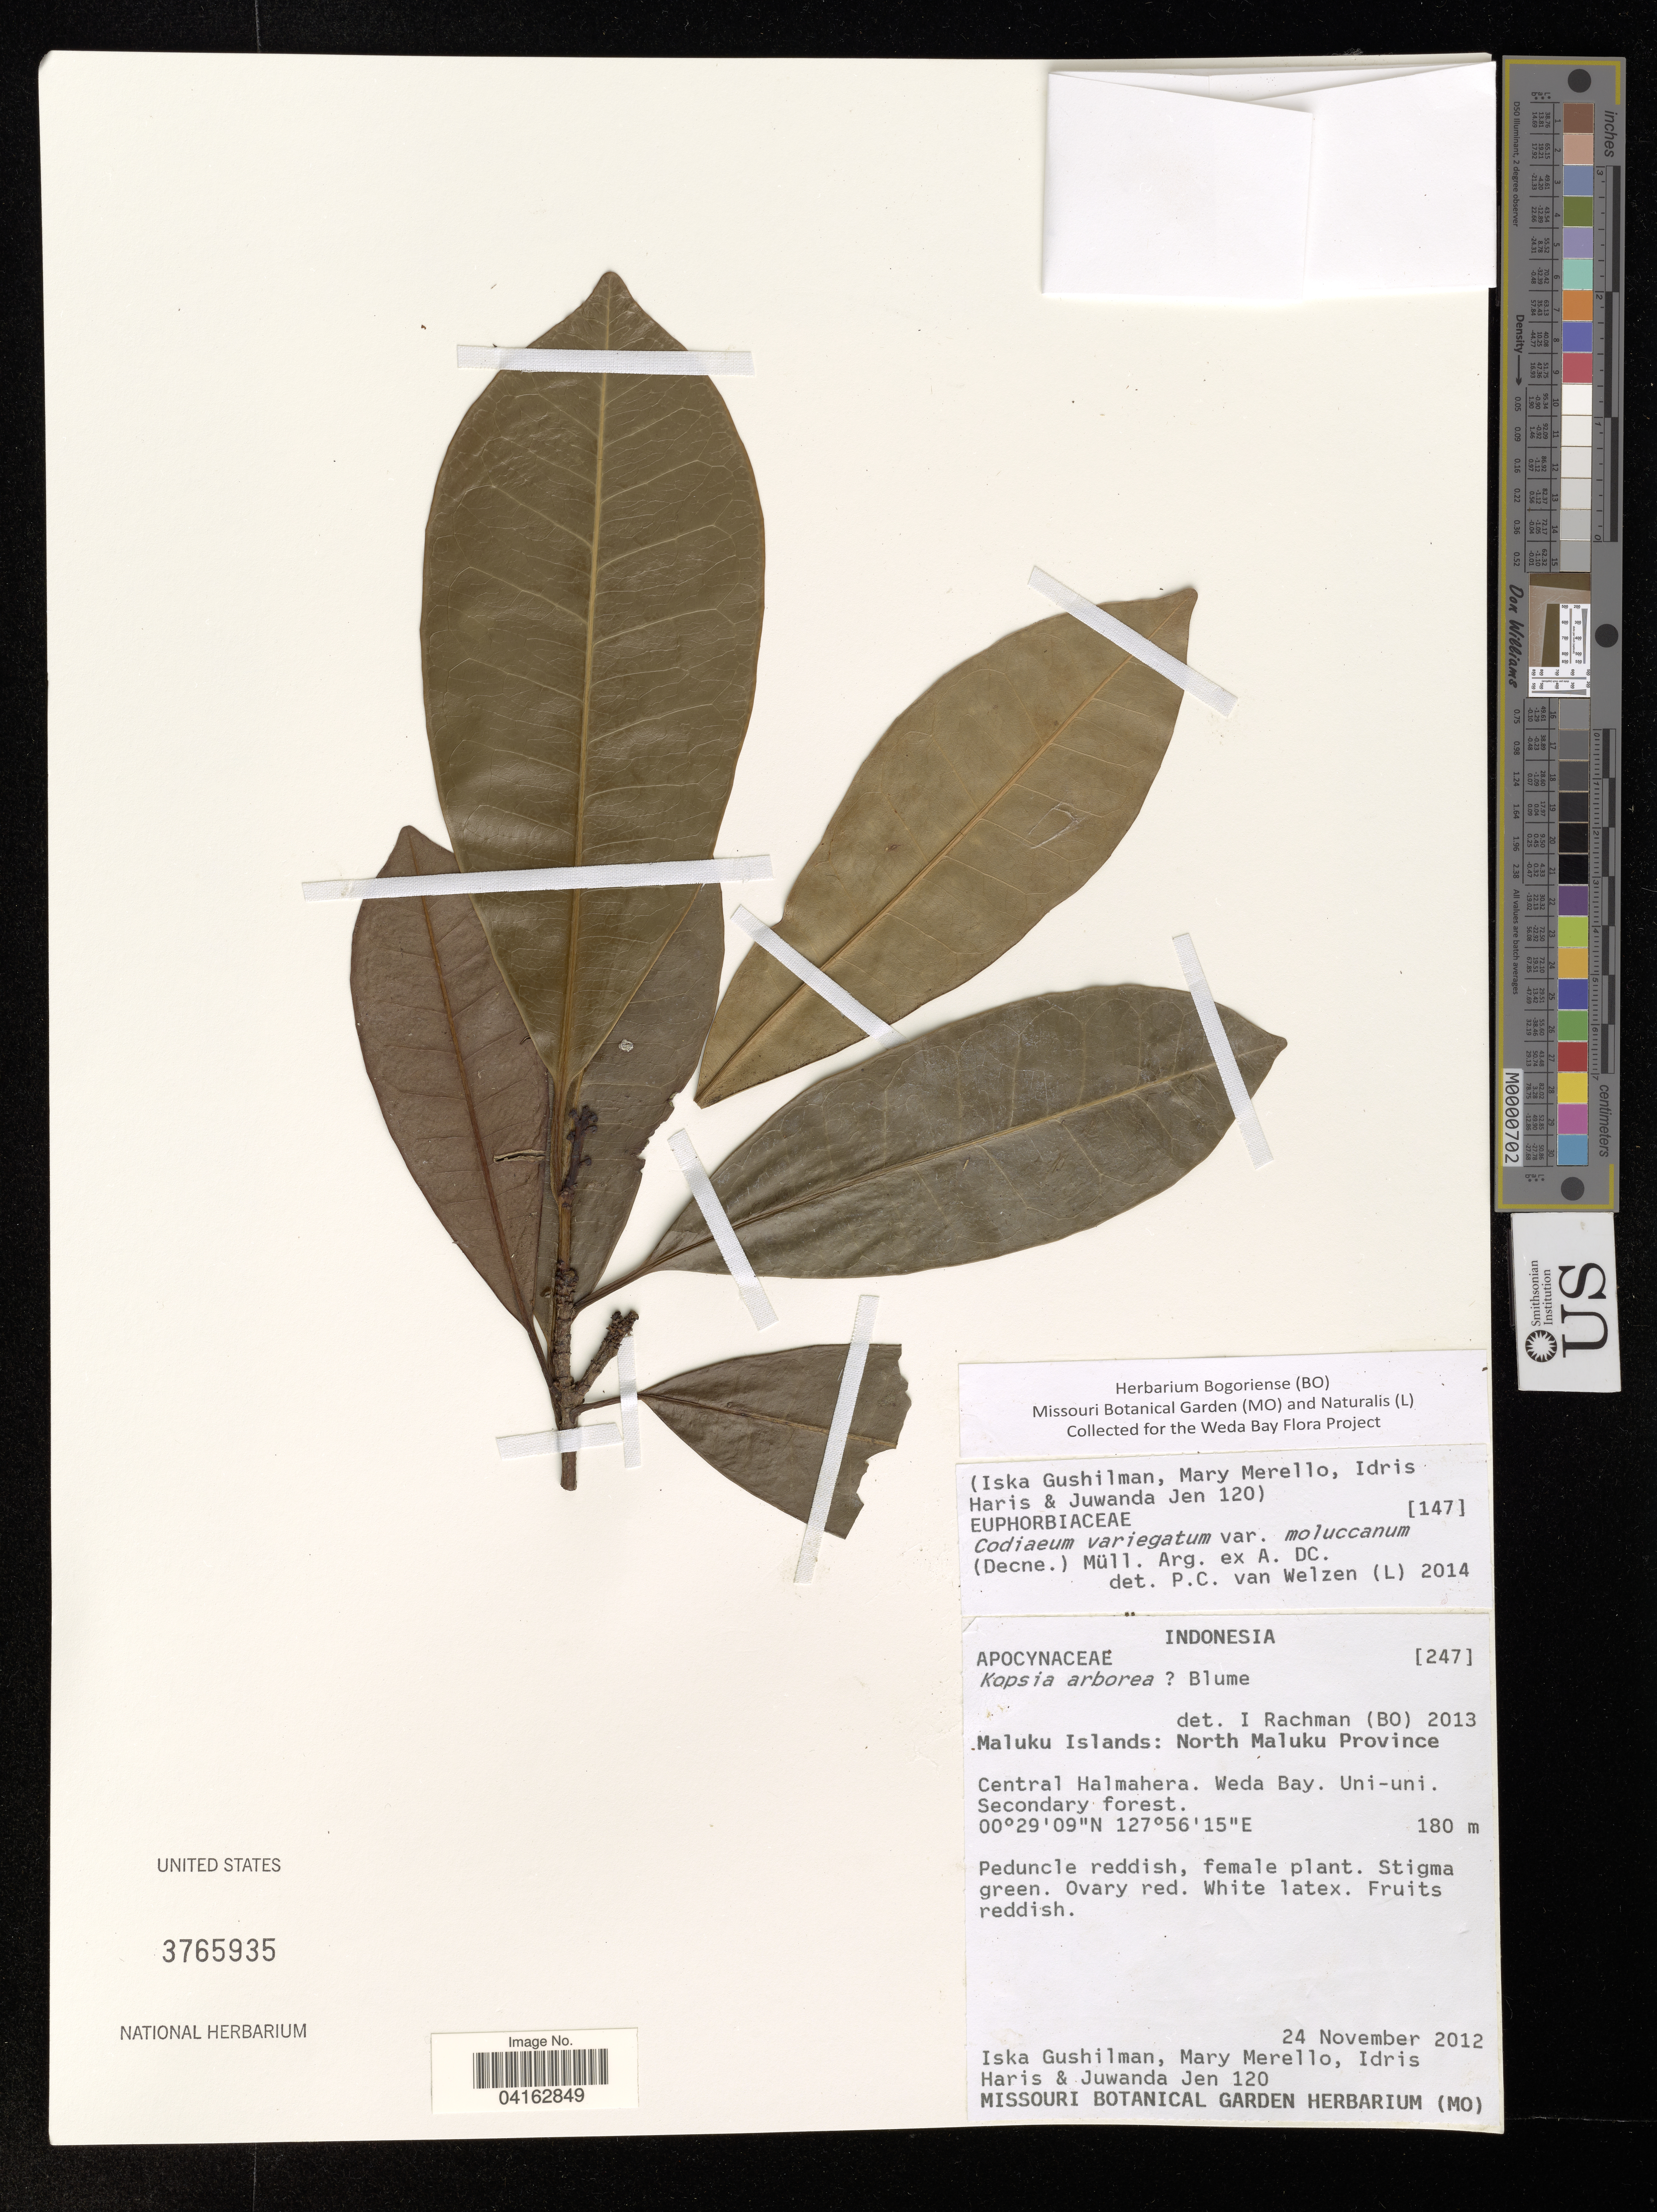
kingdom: Plantae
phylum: Tracheophyta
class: Magnoliopsida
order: Malpighiales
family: Euphorbiaceae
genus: Codiaeum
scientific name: Codiaeum variegatum var. variegatum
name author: (L.) Rumph. ex A. Juss.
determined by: (US) Smithsonian Institution - National Museum of Natural History - Department of Botany (UNITED STATES)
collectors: I. Gushilman, M. Merello, I. Haris & J. Jen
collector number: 120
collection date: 2012-11-24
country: Indonesia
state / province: Maluku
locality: Maluku Islands: North Maluku Province. Central Halmahera. Weda Bay. Uni-uni. Secondary Forest.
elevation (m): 180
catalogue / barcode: US 3765935